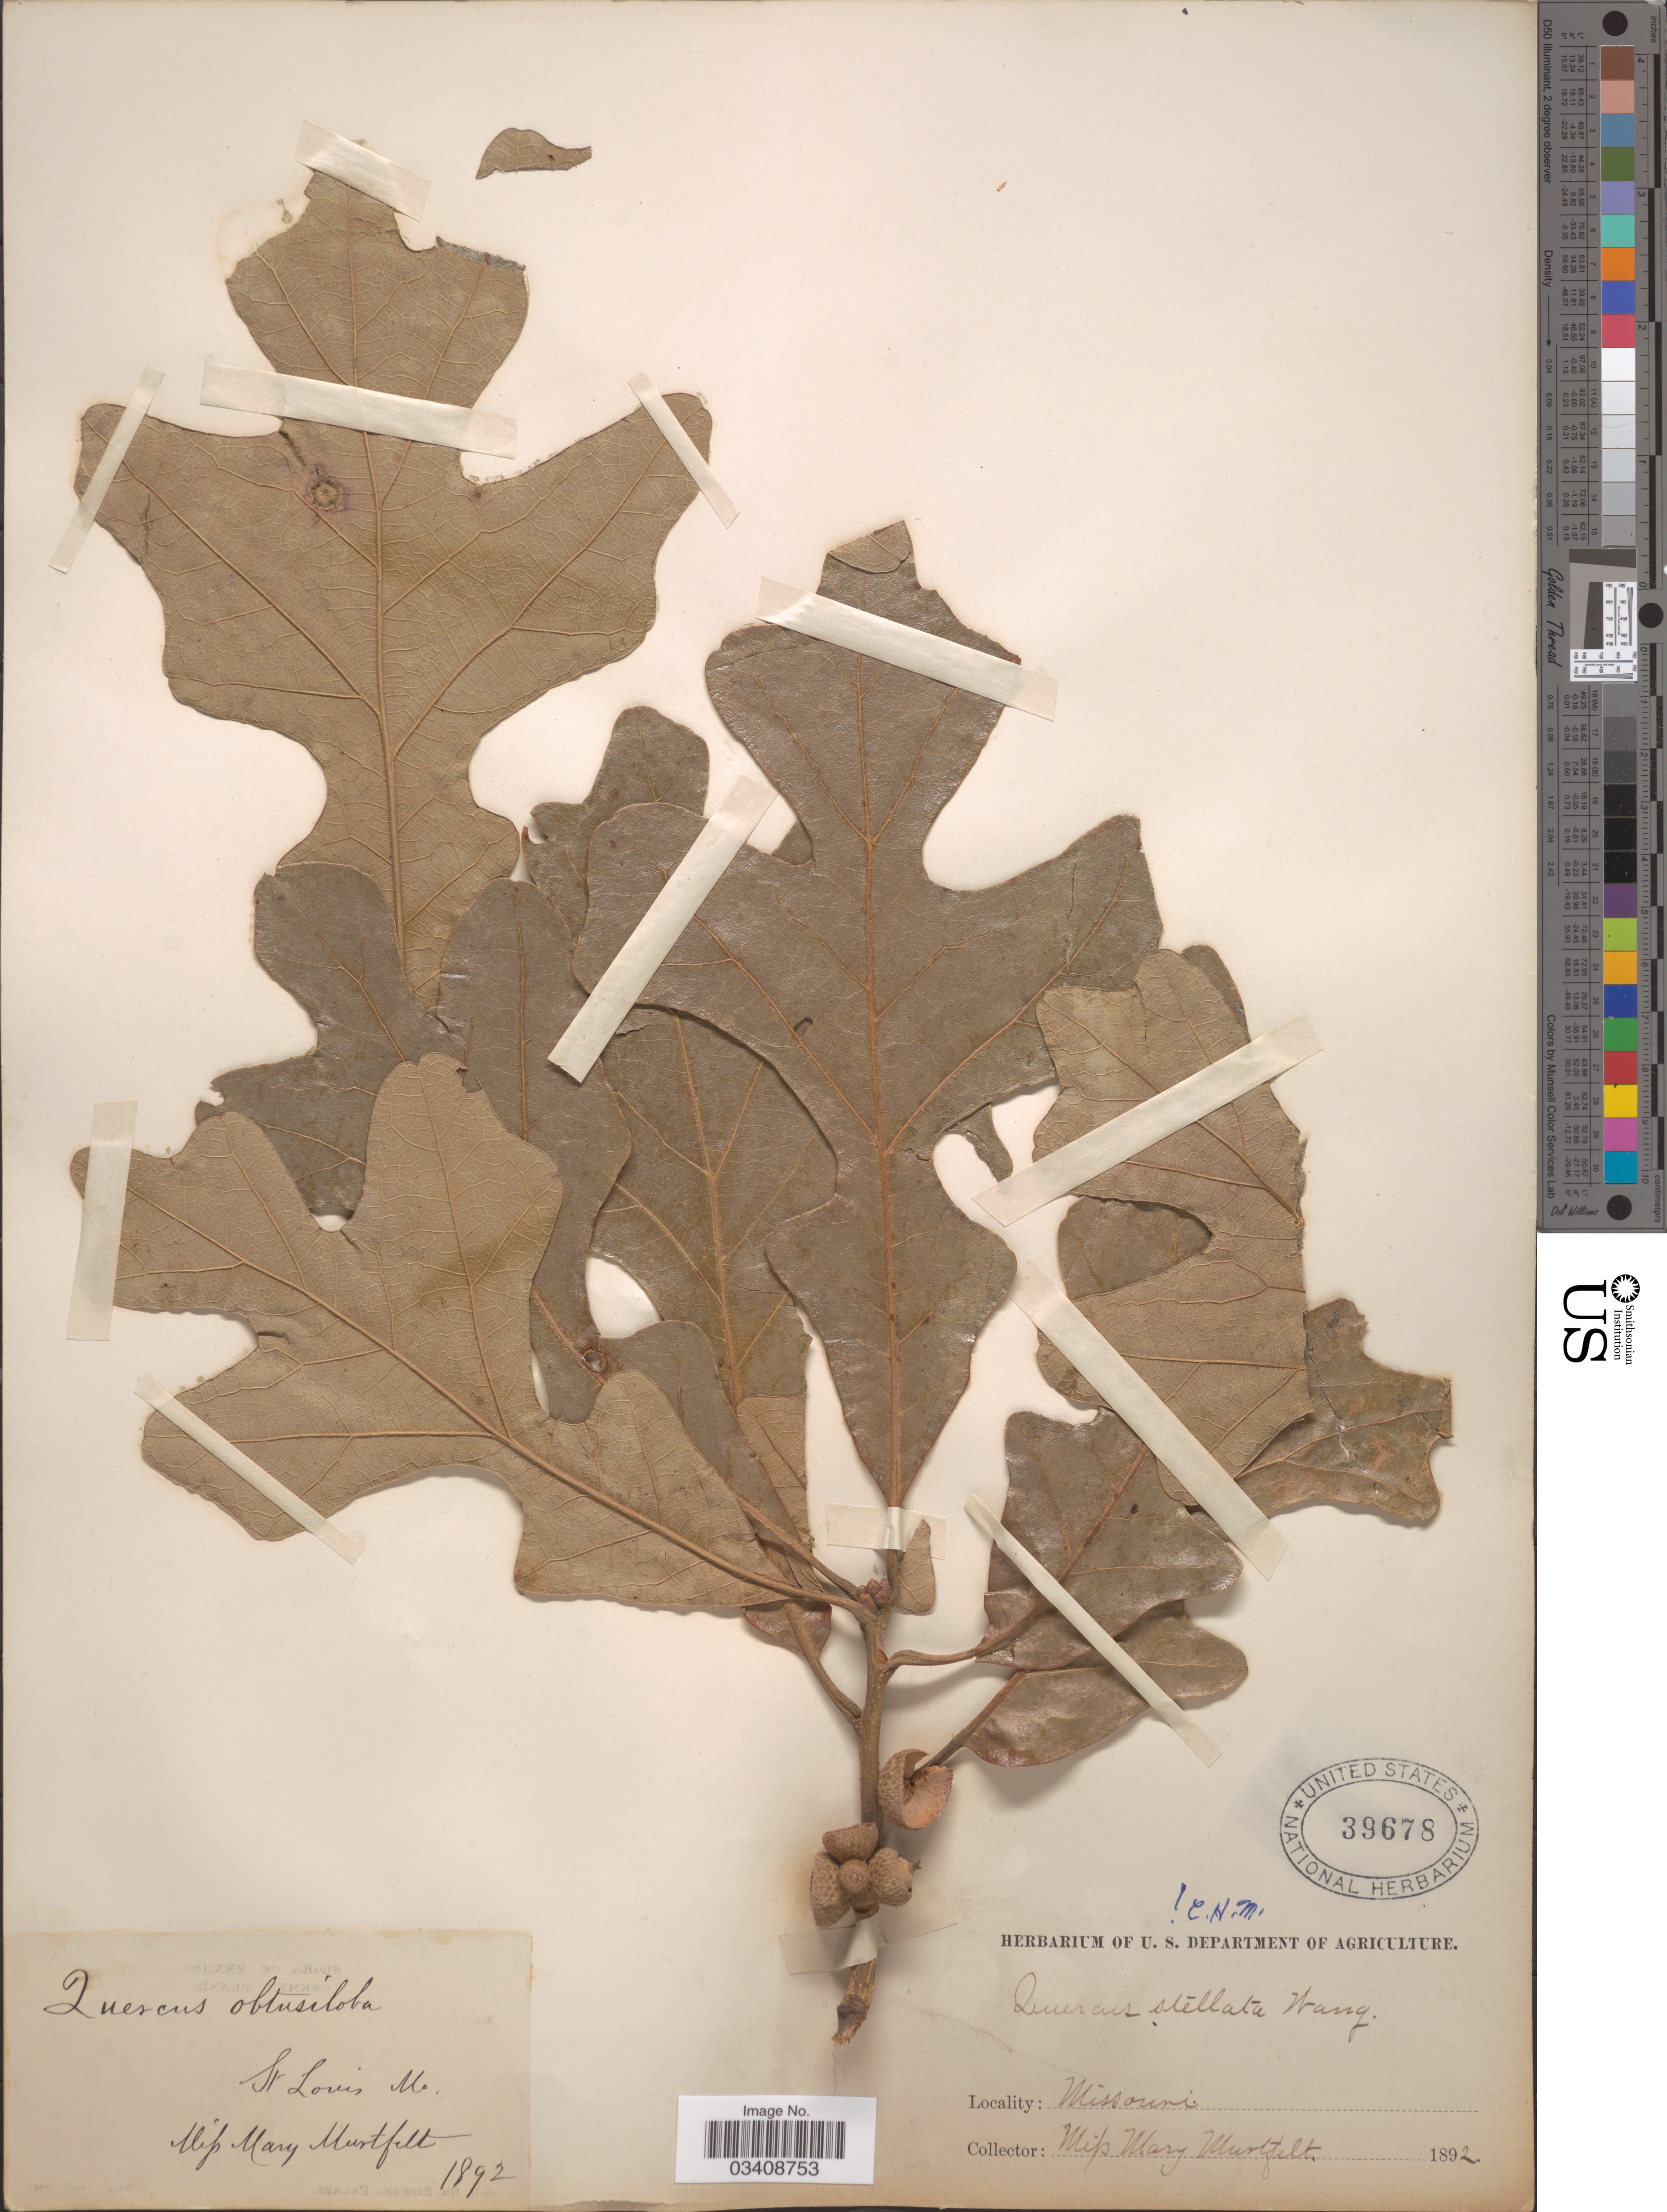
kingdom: Plantae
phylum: Tracheophyta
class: Magnoliopsida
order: Fagales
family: Fagaceae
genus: Quercus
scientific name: Quercus stellata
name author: Wangenh.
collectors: M. Murtfelt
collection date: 1892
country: United States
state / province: Missouri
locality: St Louis.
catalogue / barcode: US 39678